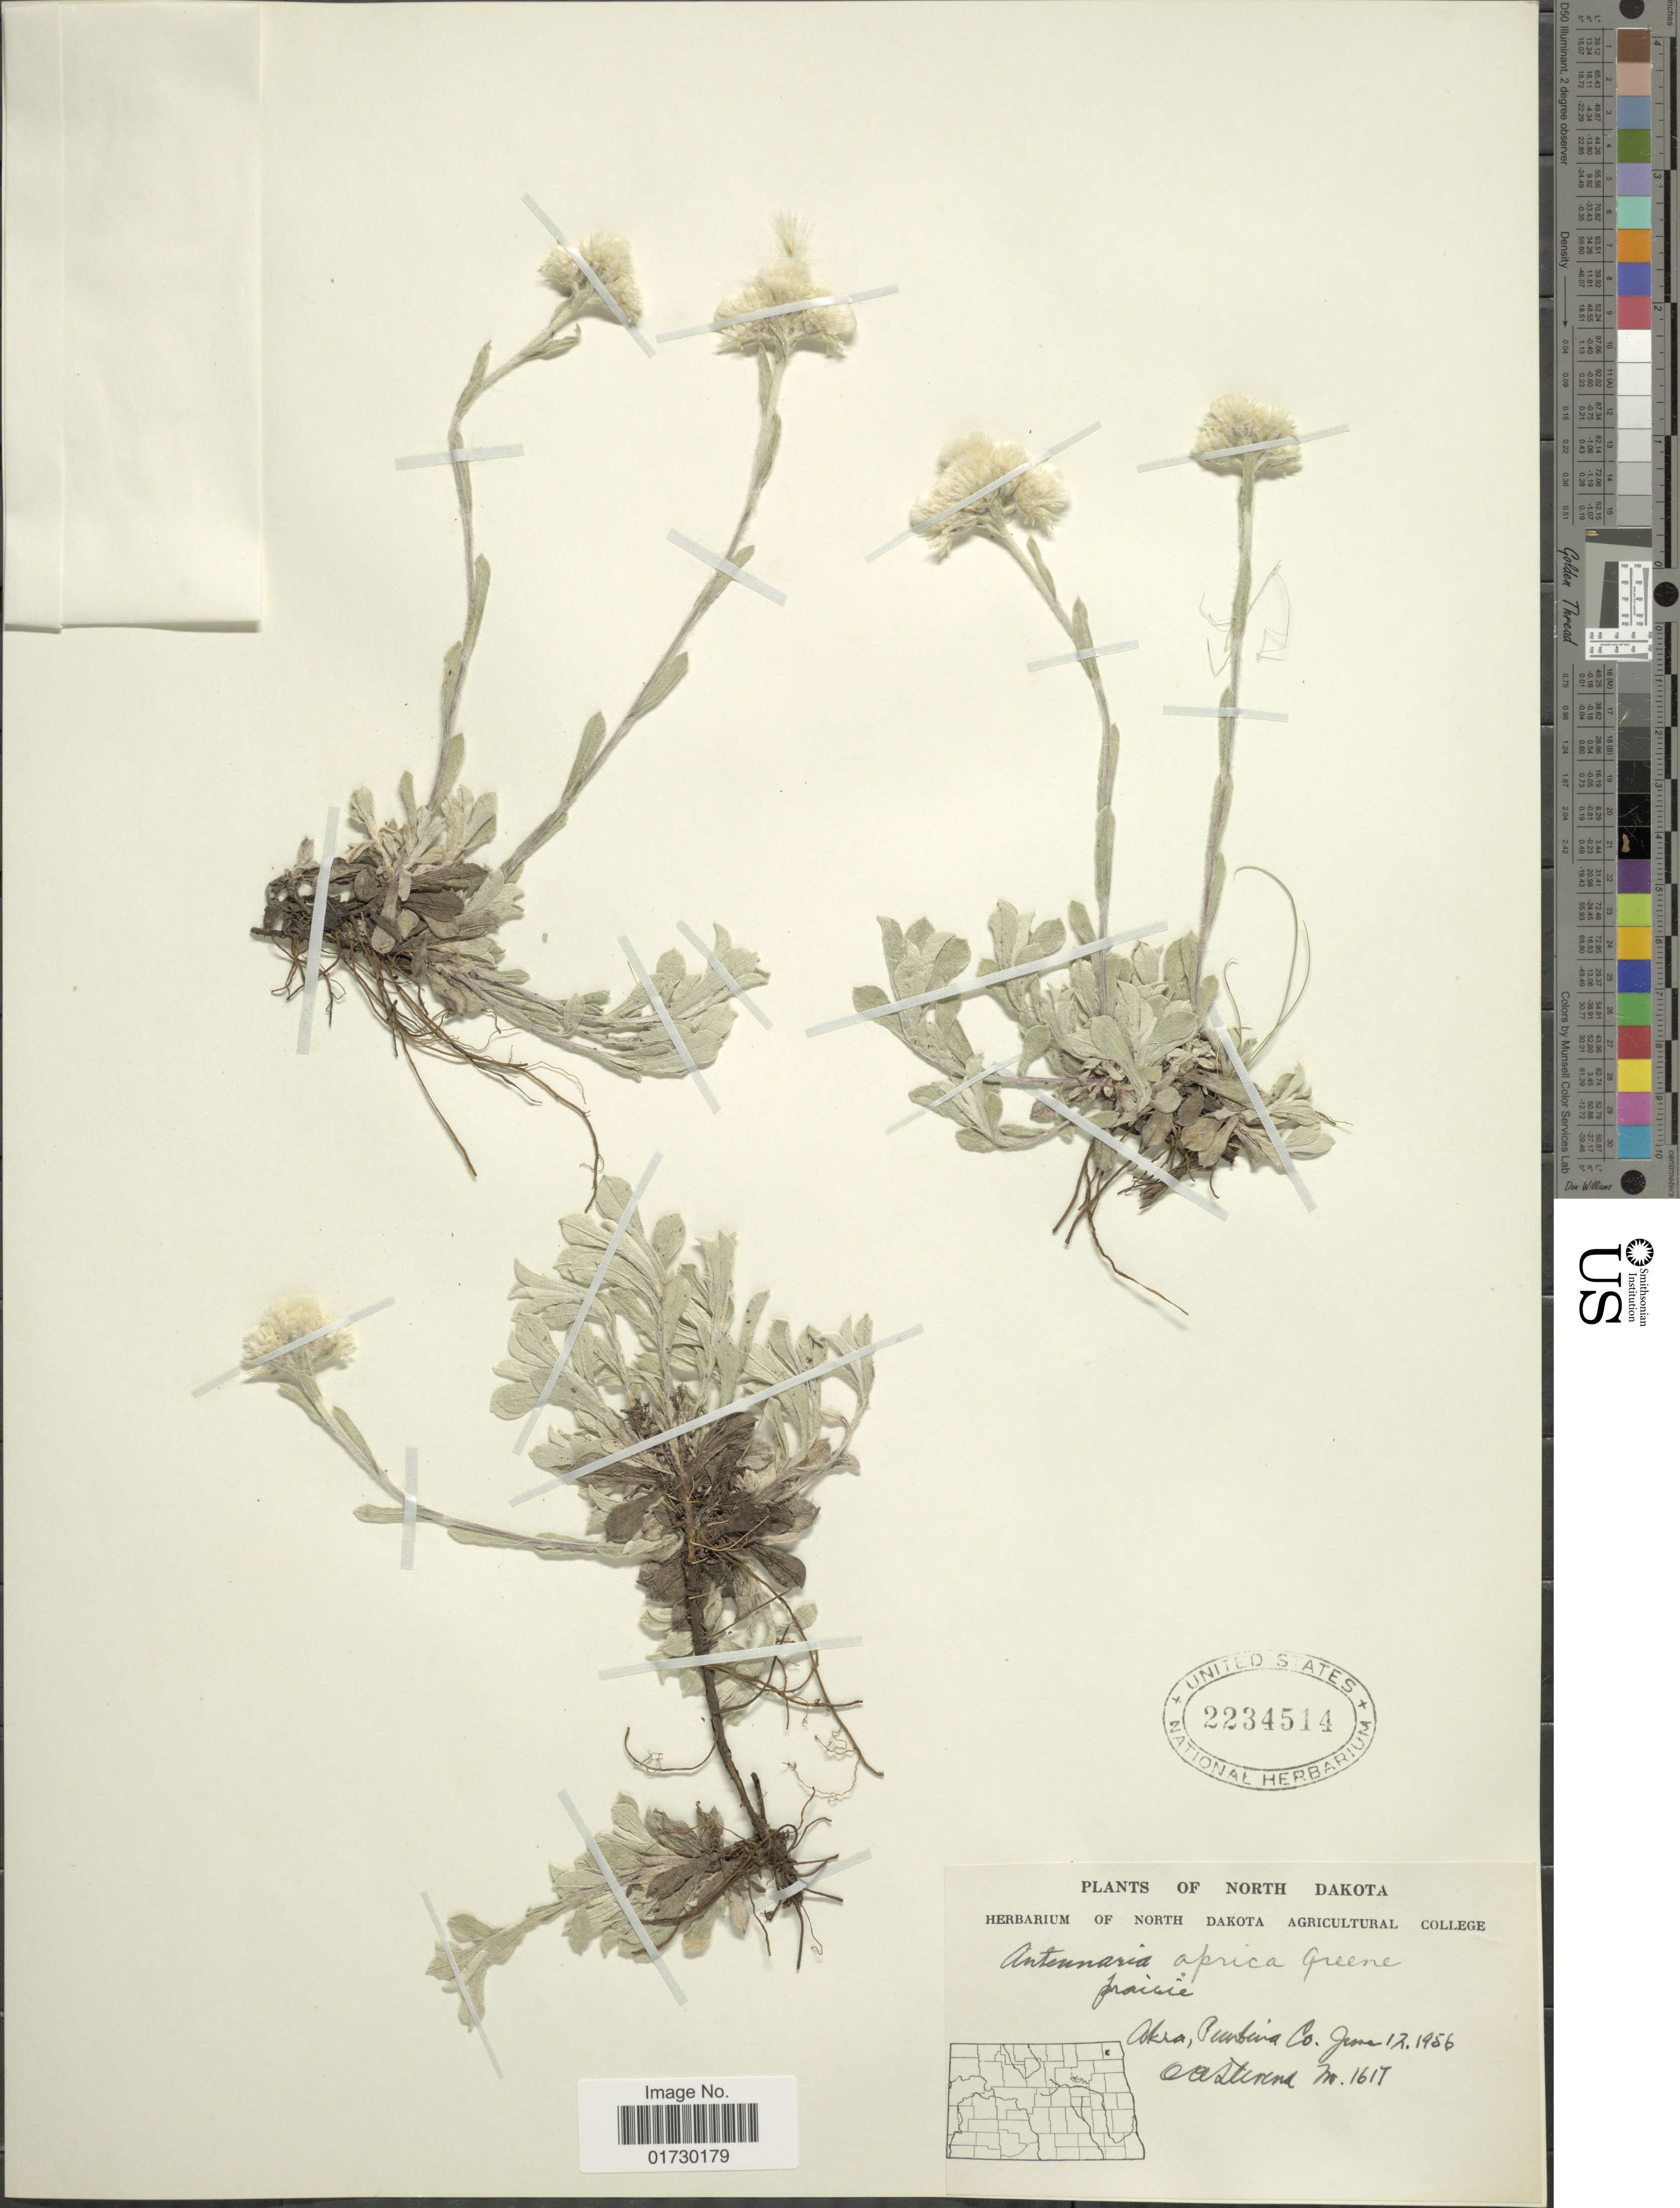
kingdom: Plantae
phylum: Tracheophyta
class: Magnoliopsida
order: Asterales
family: Asteraceae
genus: Antennaria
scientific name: Antennaria aprica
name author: Greene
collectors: O. A. Stevens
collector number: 1617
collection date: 1956-06-12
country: United States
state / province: North Dakota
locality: Okra, Punbura Co.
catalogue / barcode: US 2234514